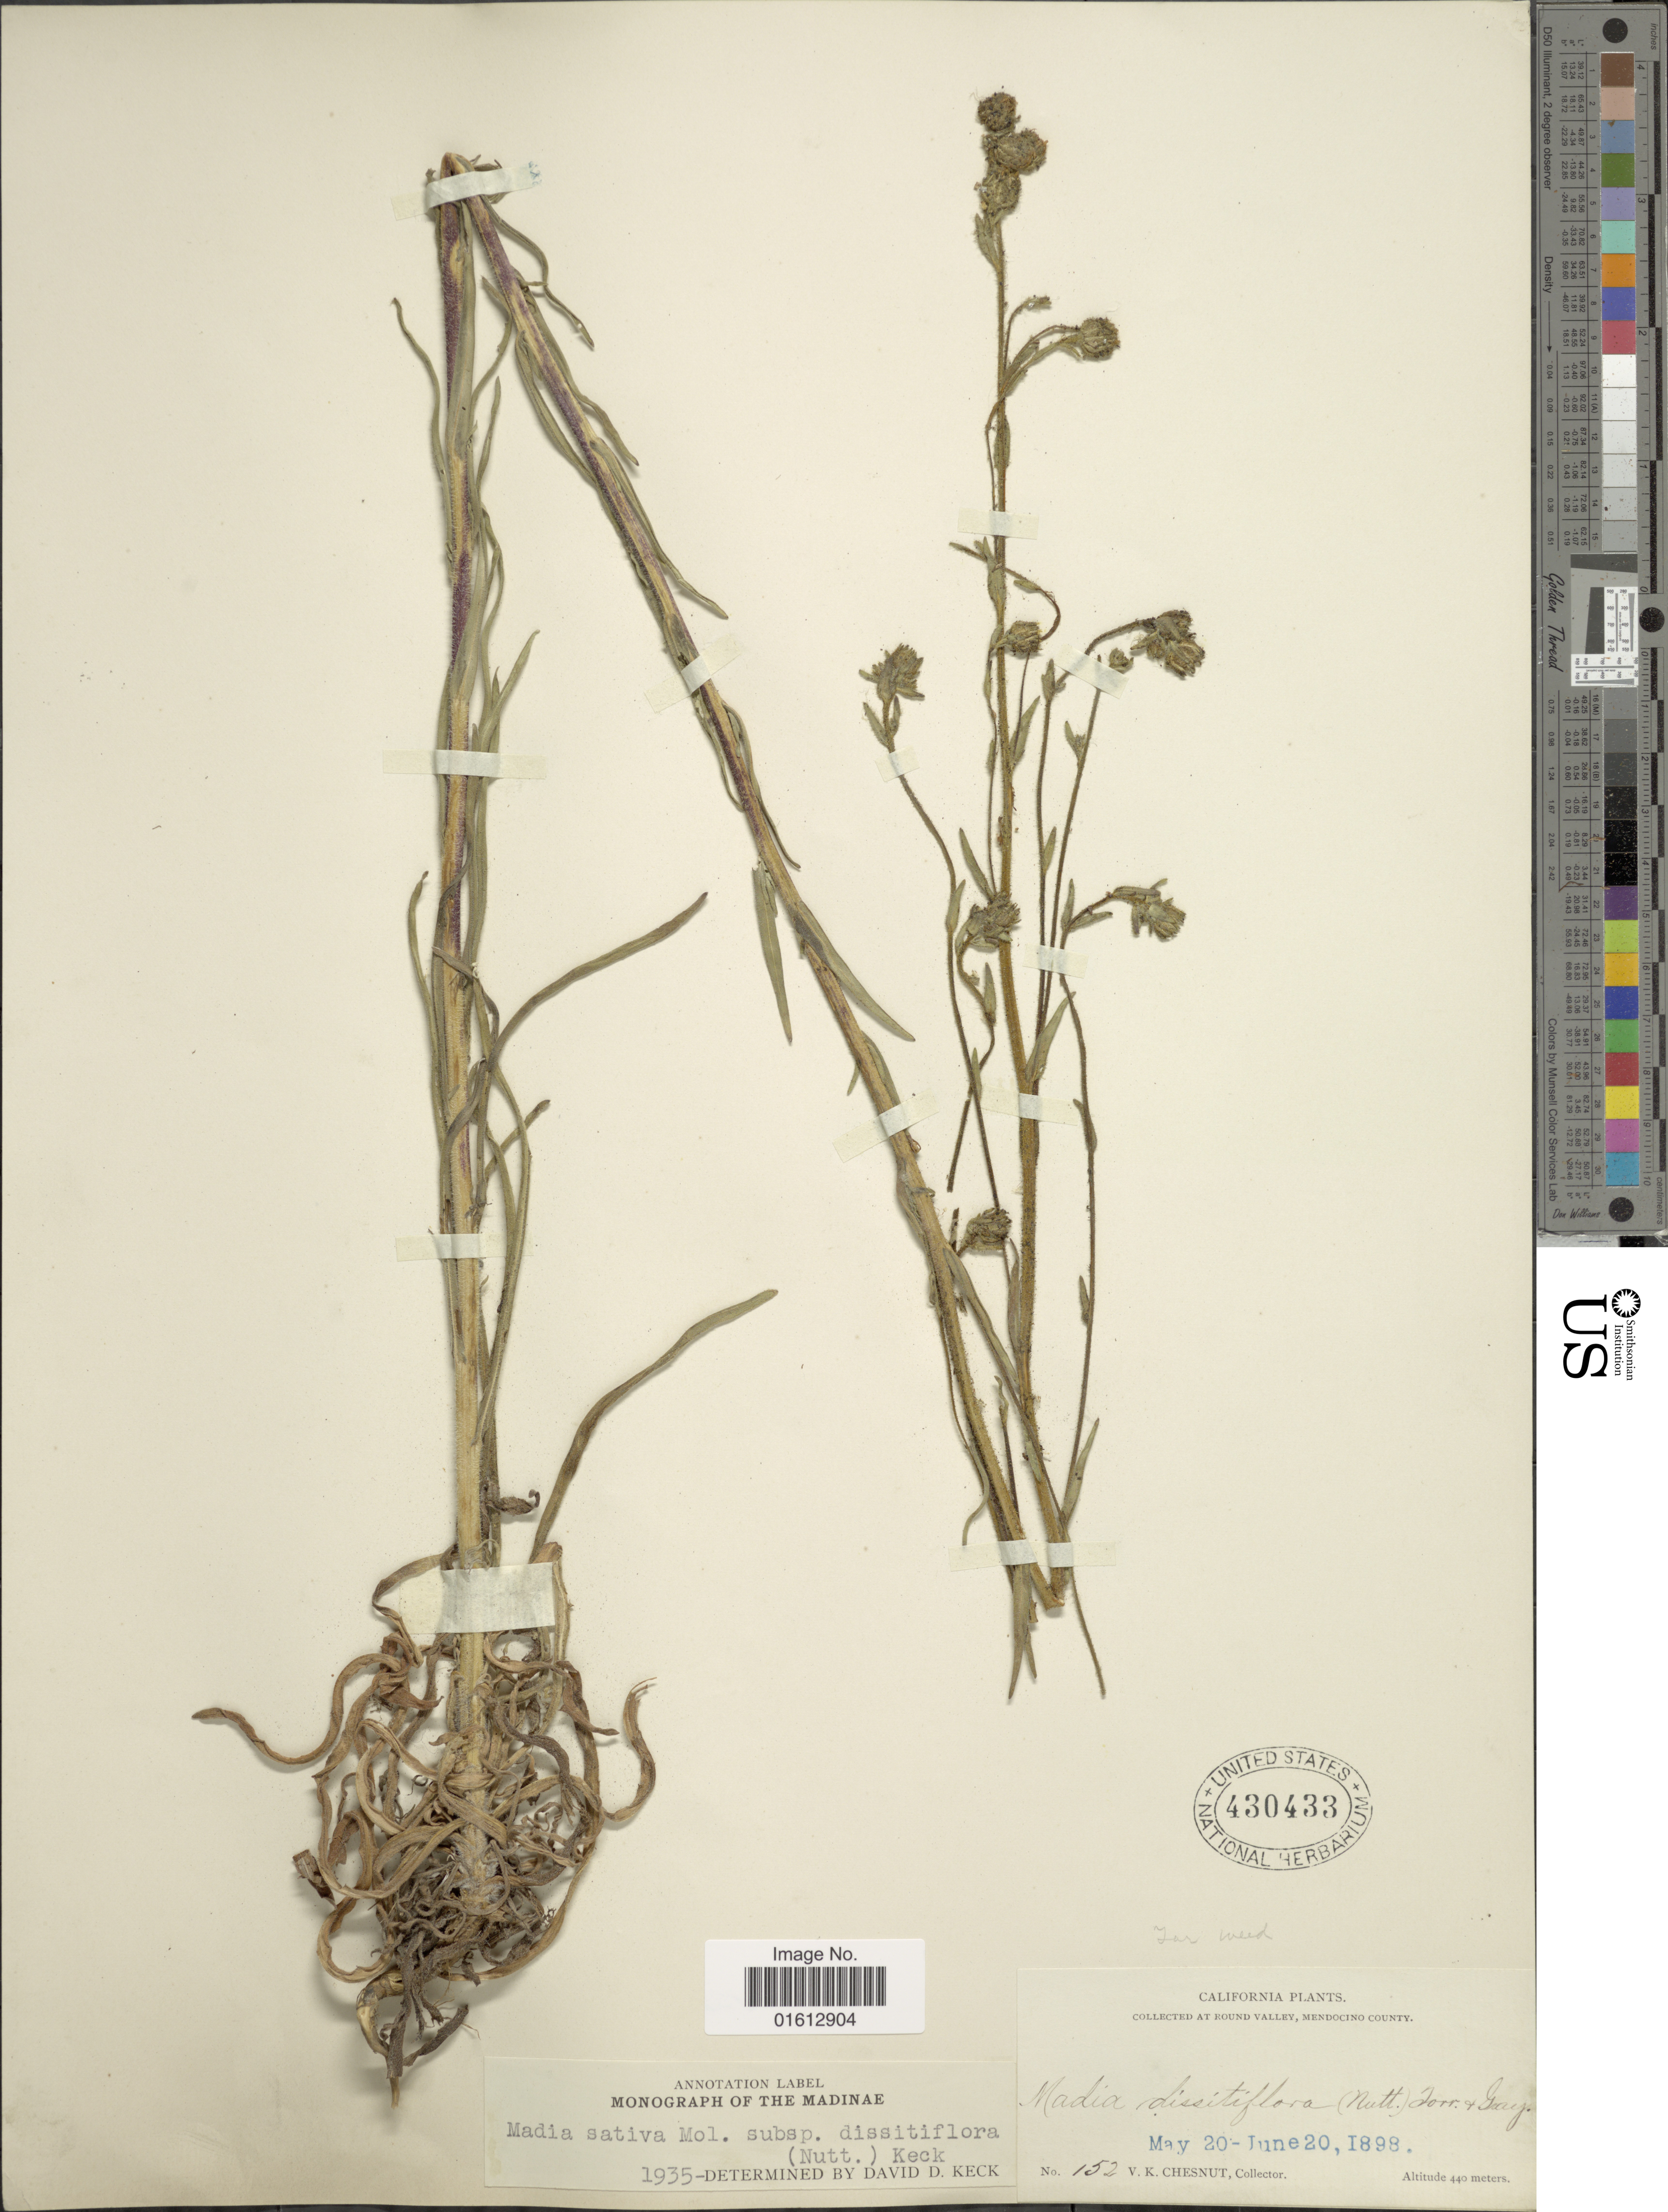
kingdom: Plantae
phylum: Tracheophyta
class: Magnoliopsida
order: Asterales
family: Asteraceae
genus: Madia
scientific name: Madia gracilis subsp. gracilis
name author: (Sm.) D.D. Keck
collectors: V. Chesnut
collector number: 152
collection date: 1898-05-20/1898-06-20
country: United States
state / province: California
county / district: Mendocino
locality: California, at round Valley, Mendocino County.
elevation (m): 440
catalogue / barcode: US 430433